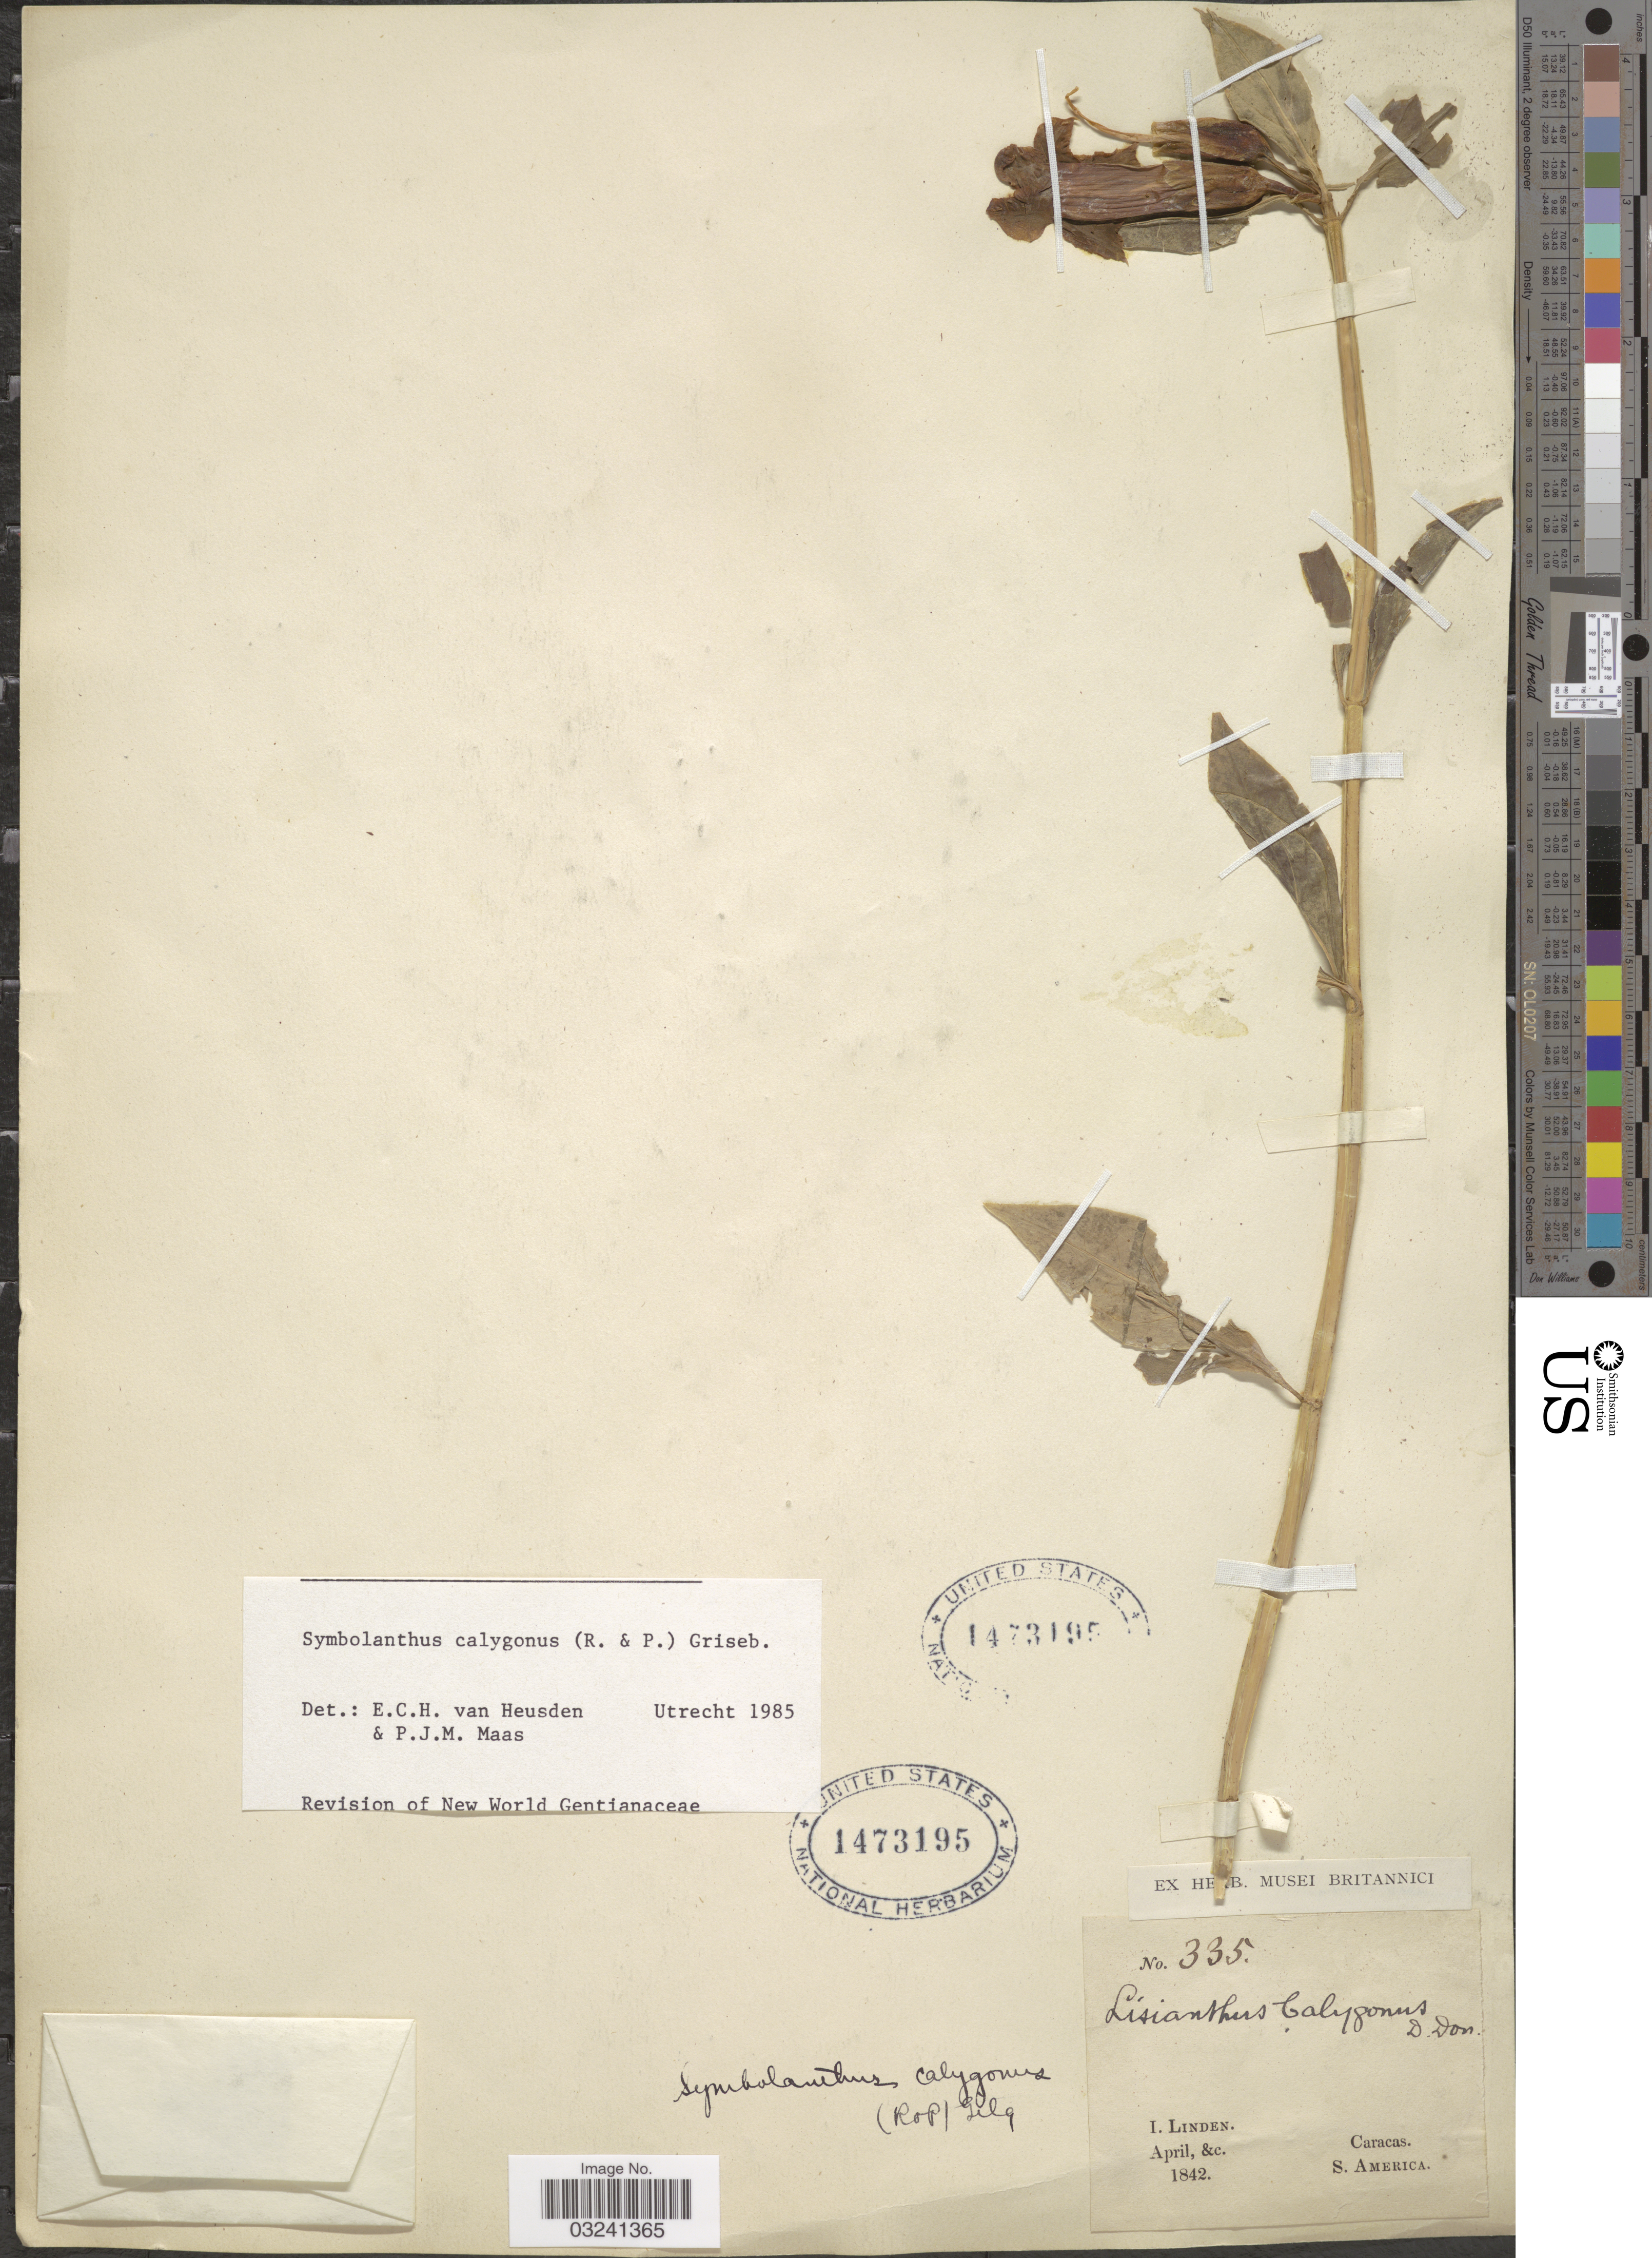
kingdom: Plantae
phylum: Tracheophyta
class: Magnoliopsida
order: Gentianales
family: Gentianaceae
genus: Symbolanthus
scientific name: Symbolanthus calygonus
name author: (Ruiz & Pav.) Griseb. ex Gilg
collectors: I. Linden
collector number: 335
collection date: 1842-04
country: Venezuela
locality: Caracas, S. America.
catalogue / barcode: US 1473195